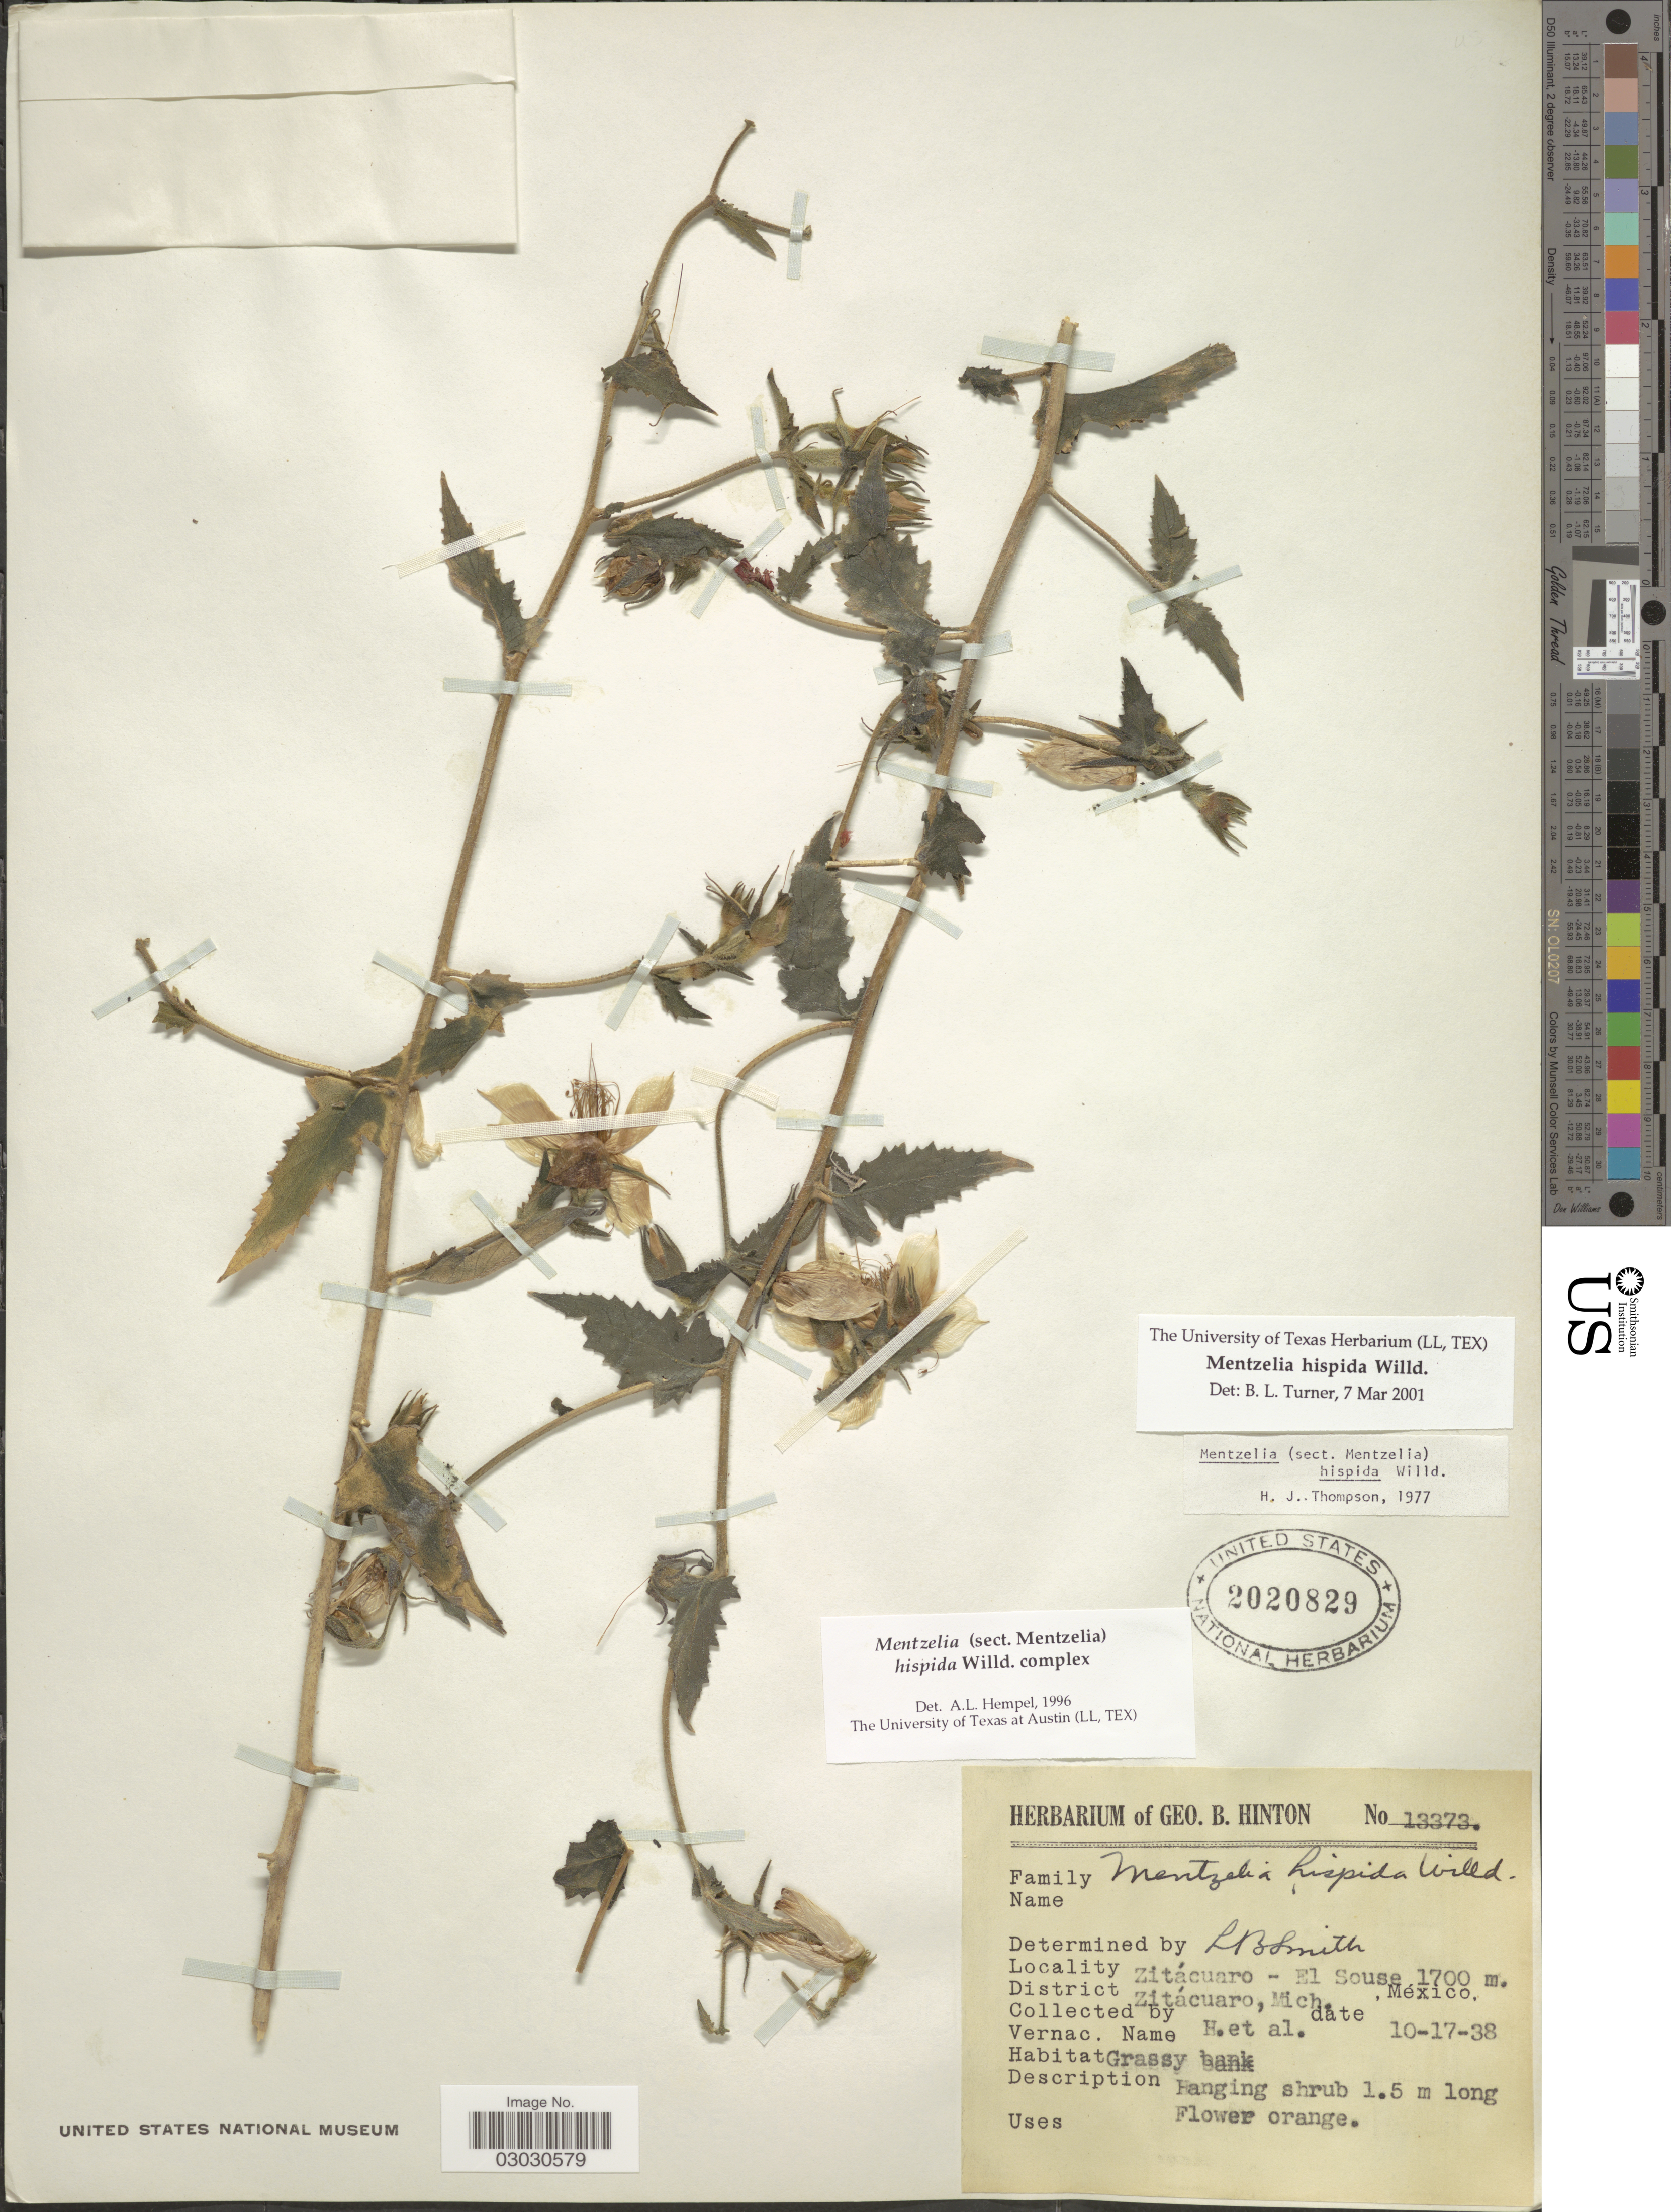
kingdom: Plantae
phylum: Tracheophyta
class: Magnoliopsida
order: Cornales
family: Loasaceae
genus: Mentzelia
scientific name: Mentzelia hispida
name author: Willd.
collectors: G. B. Hinton & et al.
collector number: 13373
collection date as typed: Transcribed d/m/y: 17/10/38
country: Mexico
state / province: Michoacán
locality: Zitácuaro - El Souse. District Zitácuaro, Mich.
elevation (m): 1700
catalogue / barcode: US 2020829